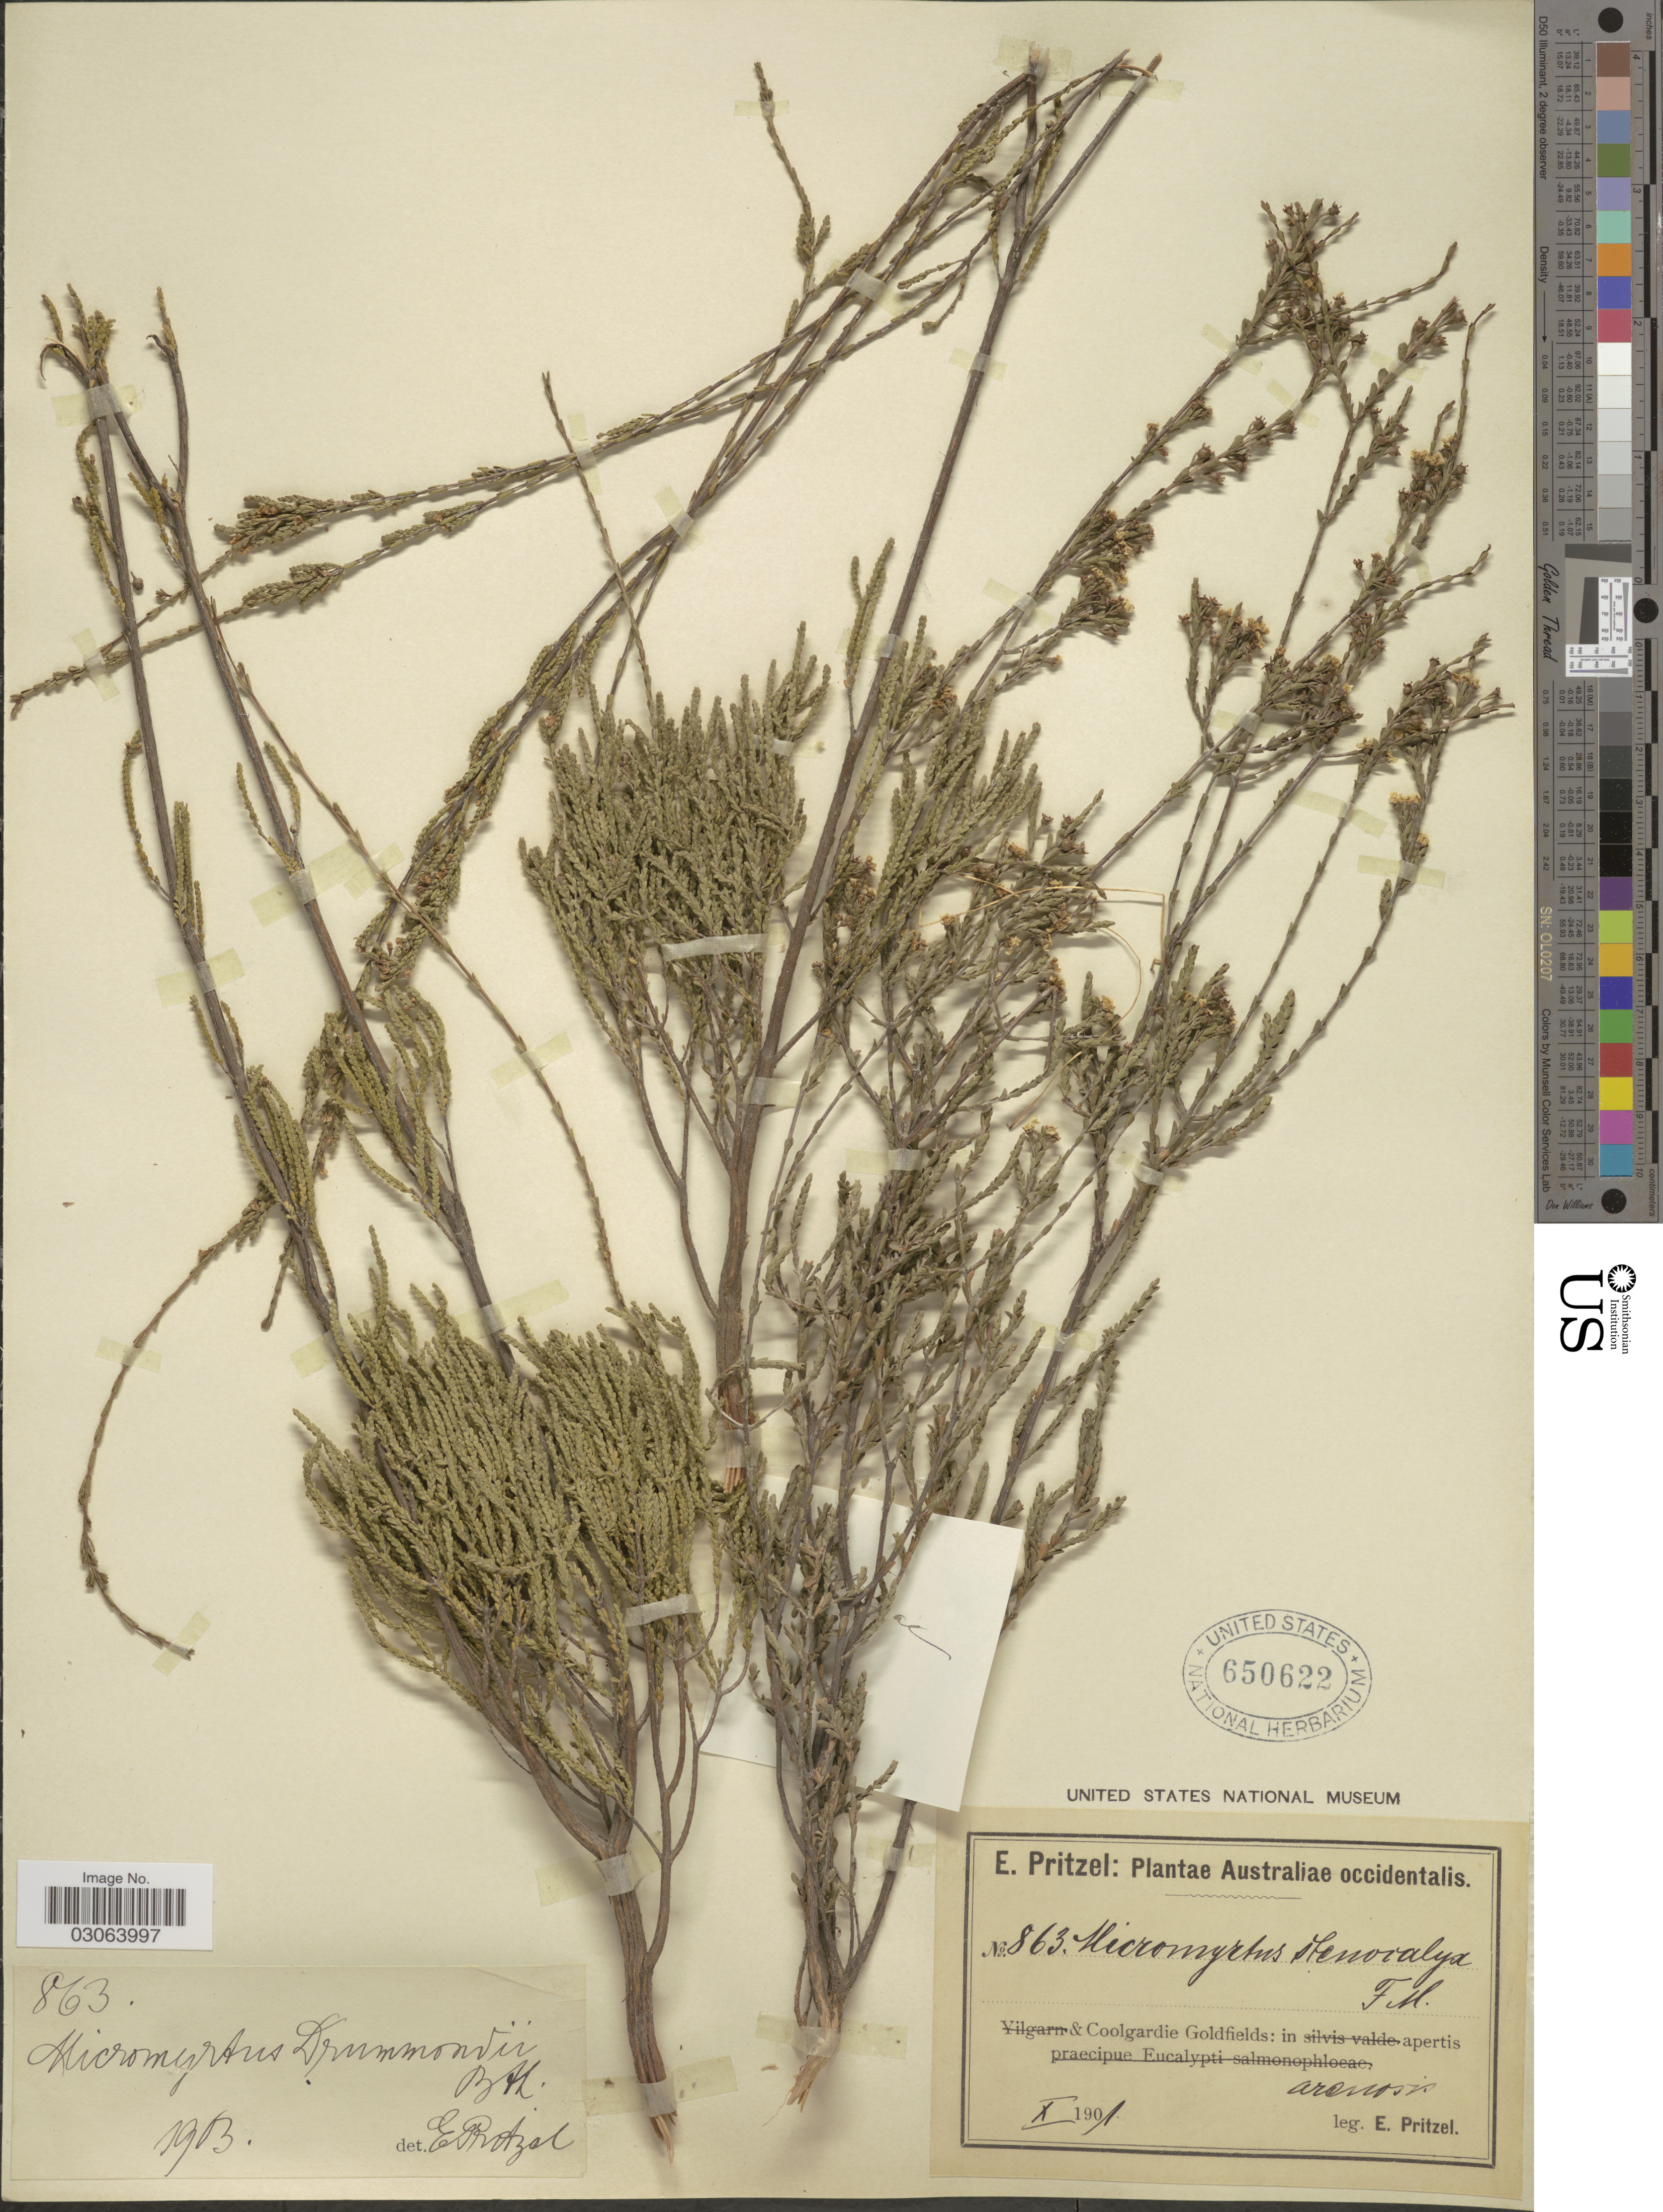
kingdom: Plantae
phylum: Tracheophyta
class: Magnoliopsida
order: Myrtales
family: Myrtaceae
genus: Micromyrtus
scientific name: Micromyrtus drummondii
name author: Benth.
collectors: E. G. Pritzel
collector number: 863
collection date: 1901-10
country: Australia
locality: Australiae occidentalis, Coolgardie Goldfields: in arenosis.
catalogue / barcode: US 650622